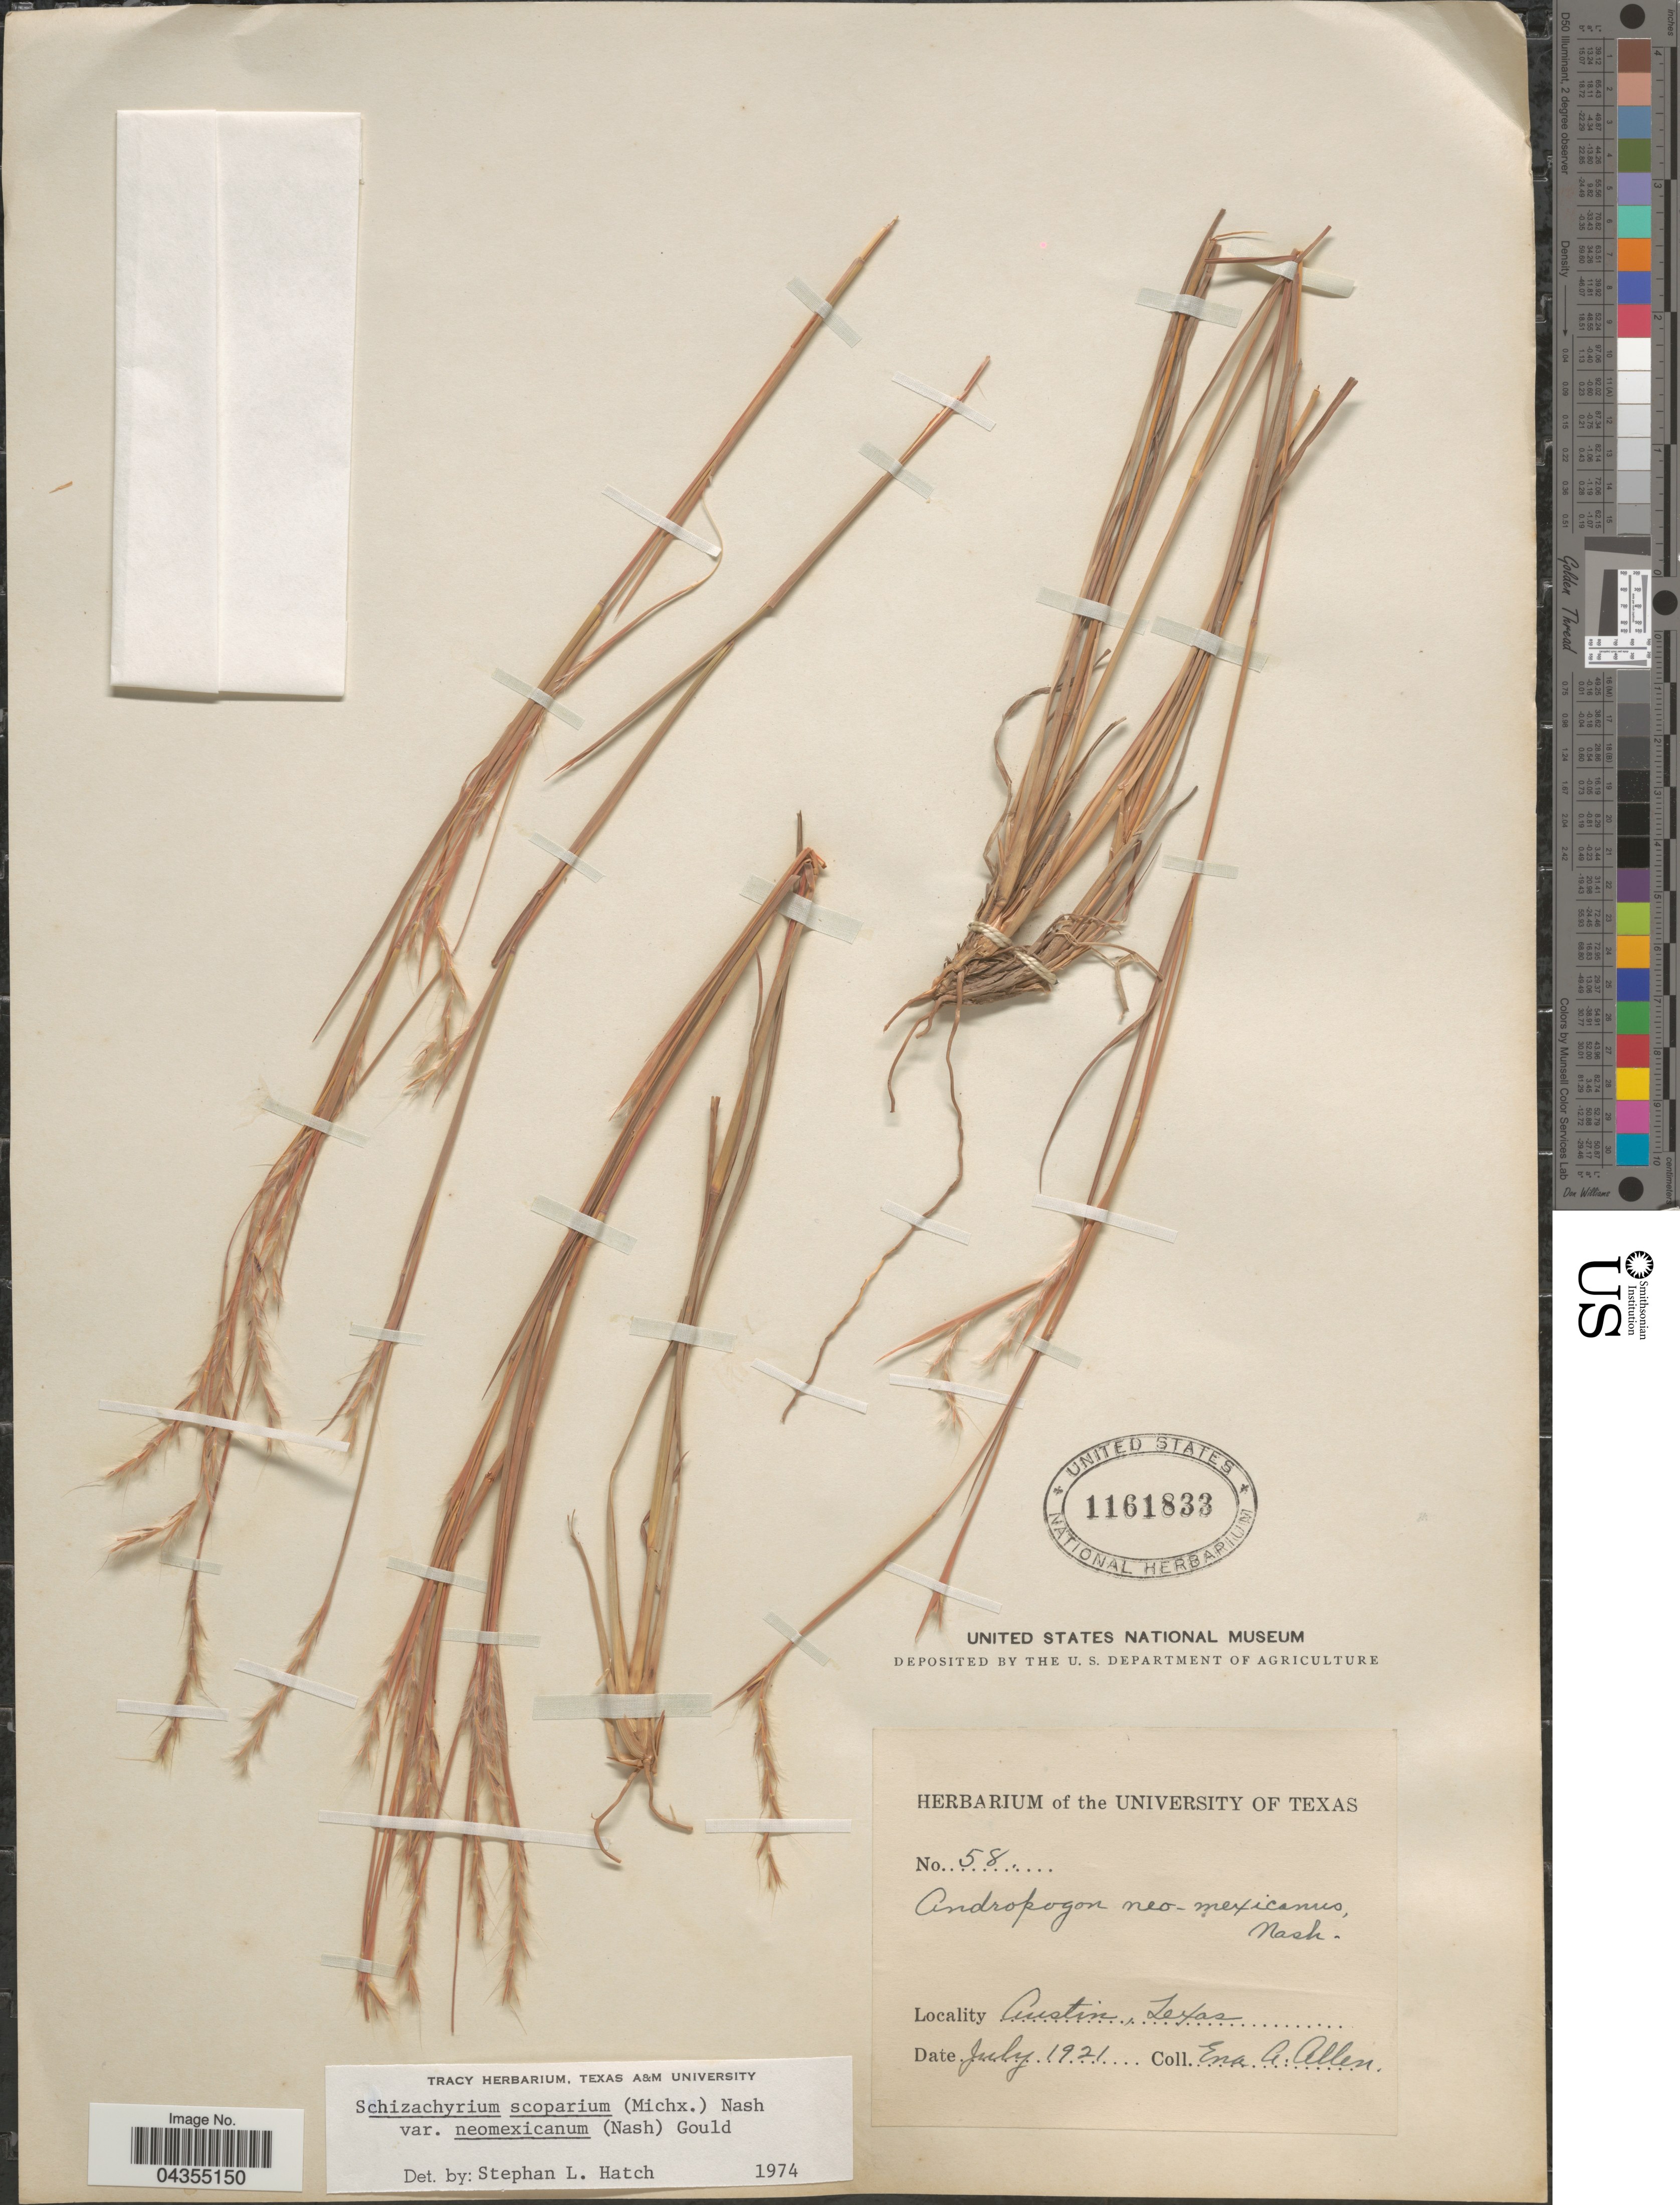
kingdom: Plantae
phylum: Tracheophyta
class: Liliopsida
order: Poales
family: Poaceae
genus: Schizachyrium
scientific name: Schizachyrium scoparium var. neomexicanum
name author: (Nash) Gould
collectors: E. A. Allen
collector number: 58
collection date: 1921-07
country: United States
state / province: Texas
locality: Austin.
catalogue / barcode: US 1161833